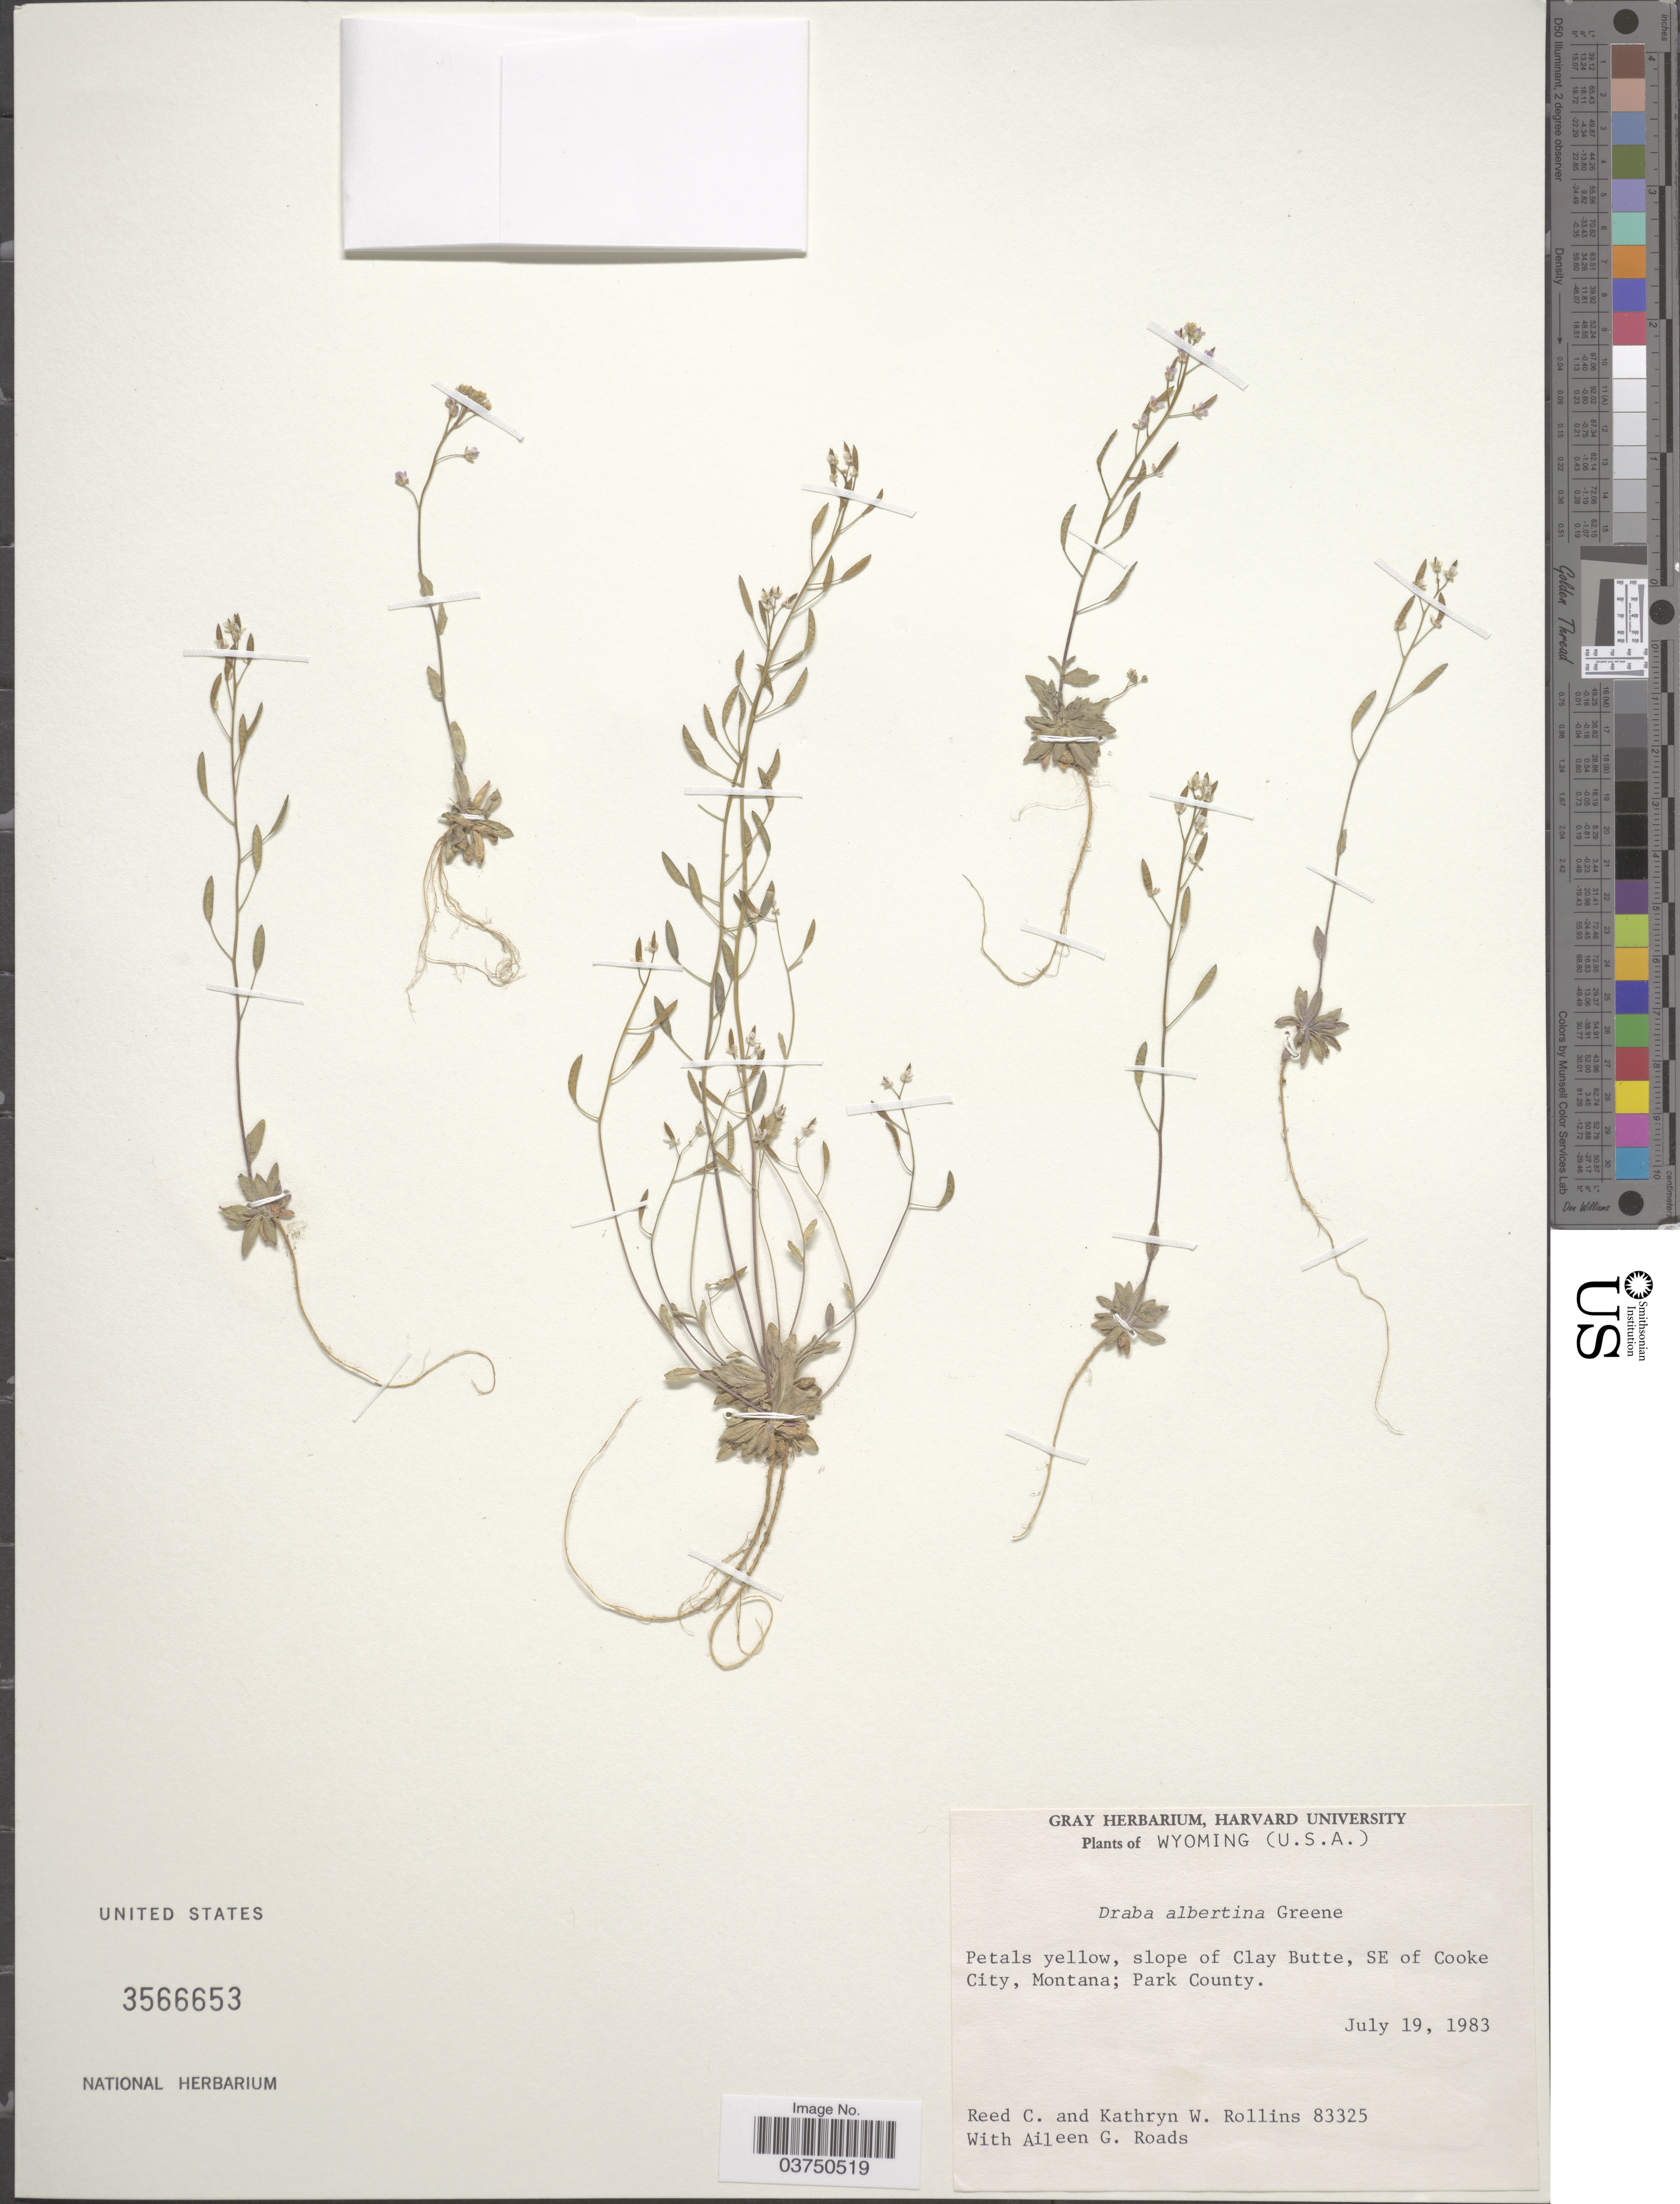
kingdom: Plantae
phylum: Tracheophyta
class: Magnoliopsida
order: Brassicales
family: Brassicaceae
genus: Draba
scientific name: Draba albertina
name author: Greene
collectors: R. C. Rollins, K. W. Rollins & A. Roads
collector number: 83325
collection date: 1983-07-19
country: United States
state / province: Montana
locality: Wyoming. Slope of Clay Butte, SE of Cooke City; Park County.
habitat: slope of clay butte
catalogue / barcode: US 3566653